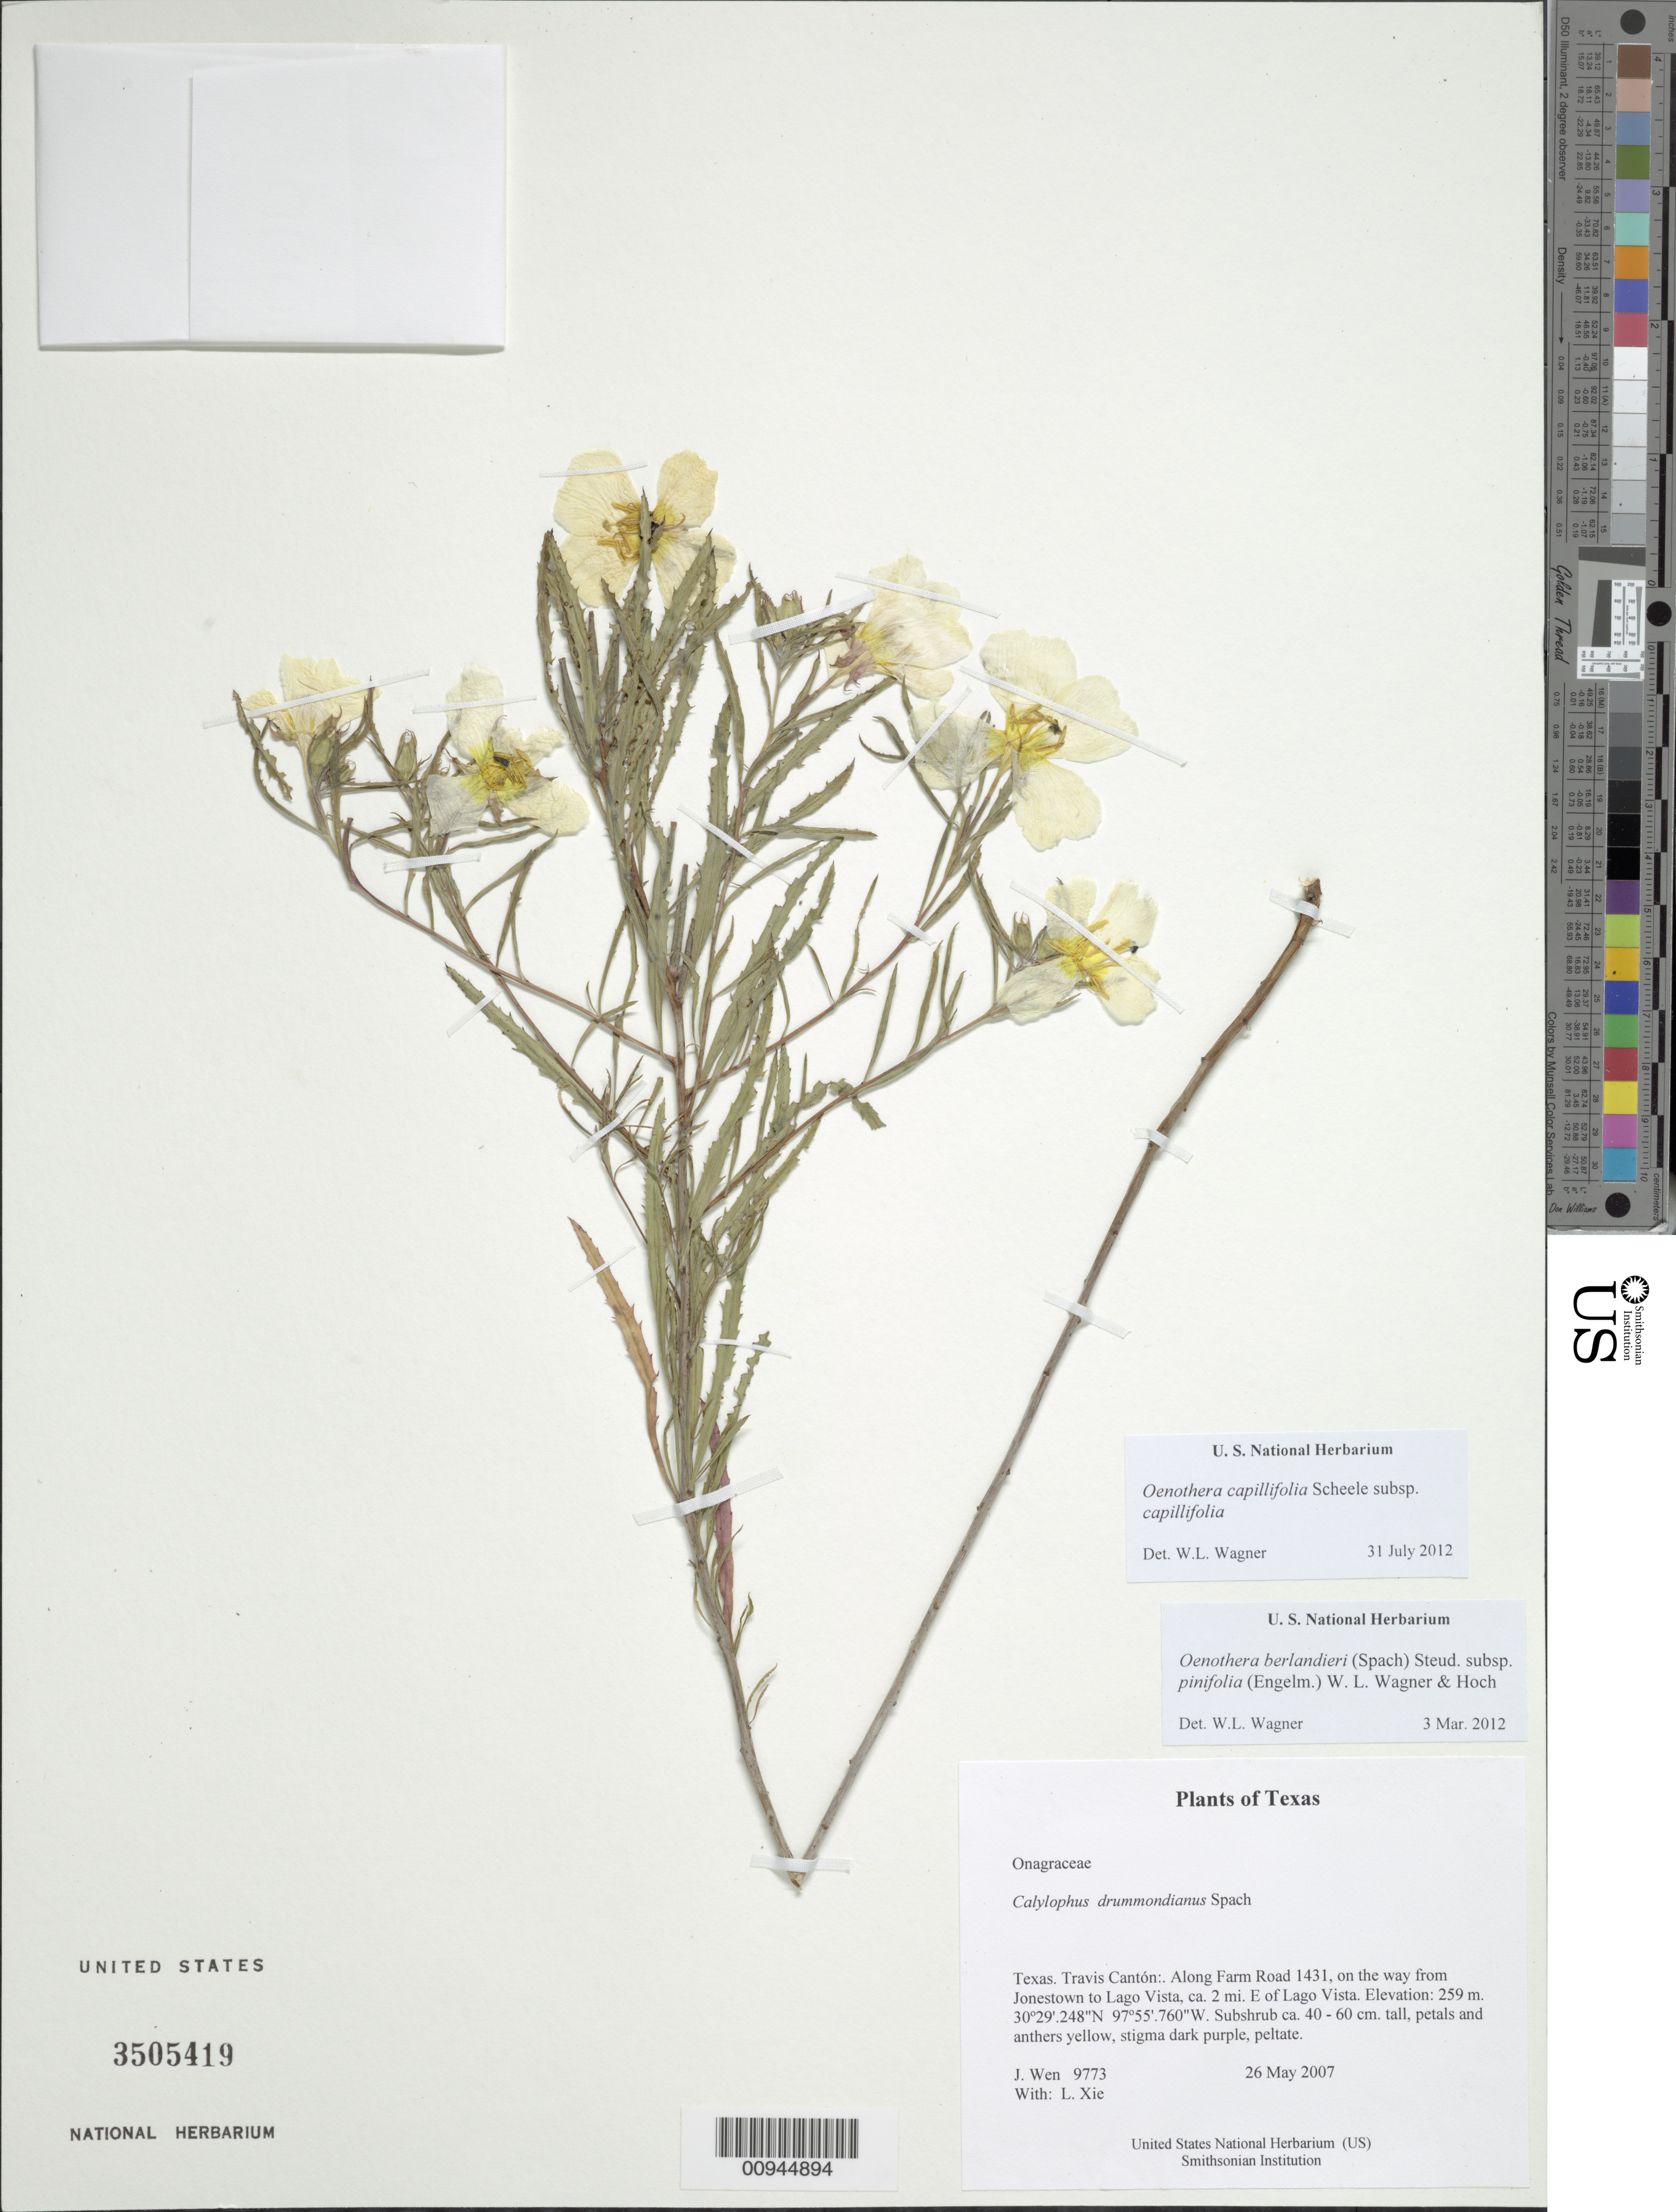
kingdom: Plantae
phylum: Tracheophyta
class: Magnoliopsida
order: Myrtales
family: Onagraceae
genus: Oenothera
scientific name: Oenothera capillifolia subsp. capillifolia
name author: Scheele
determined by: Wagner, W. L., (BOT), Smithsonian Institution - National Museum of Natural History (UNITED STATES)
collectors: J. Wen & L. Xie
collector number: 9773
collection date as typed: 26 May 2007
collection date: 2007-05-26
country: United States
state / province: Texas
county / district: Travis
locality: Along Farm Road 1431, on the way from Jonestown to Lago Vista, ca. 2 mi. E of Lago Vista.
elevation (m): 259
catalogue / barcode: US 3505419